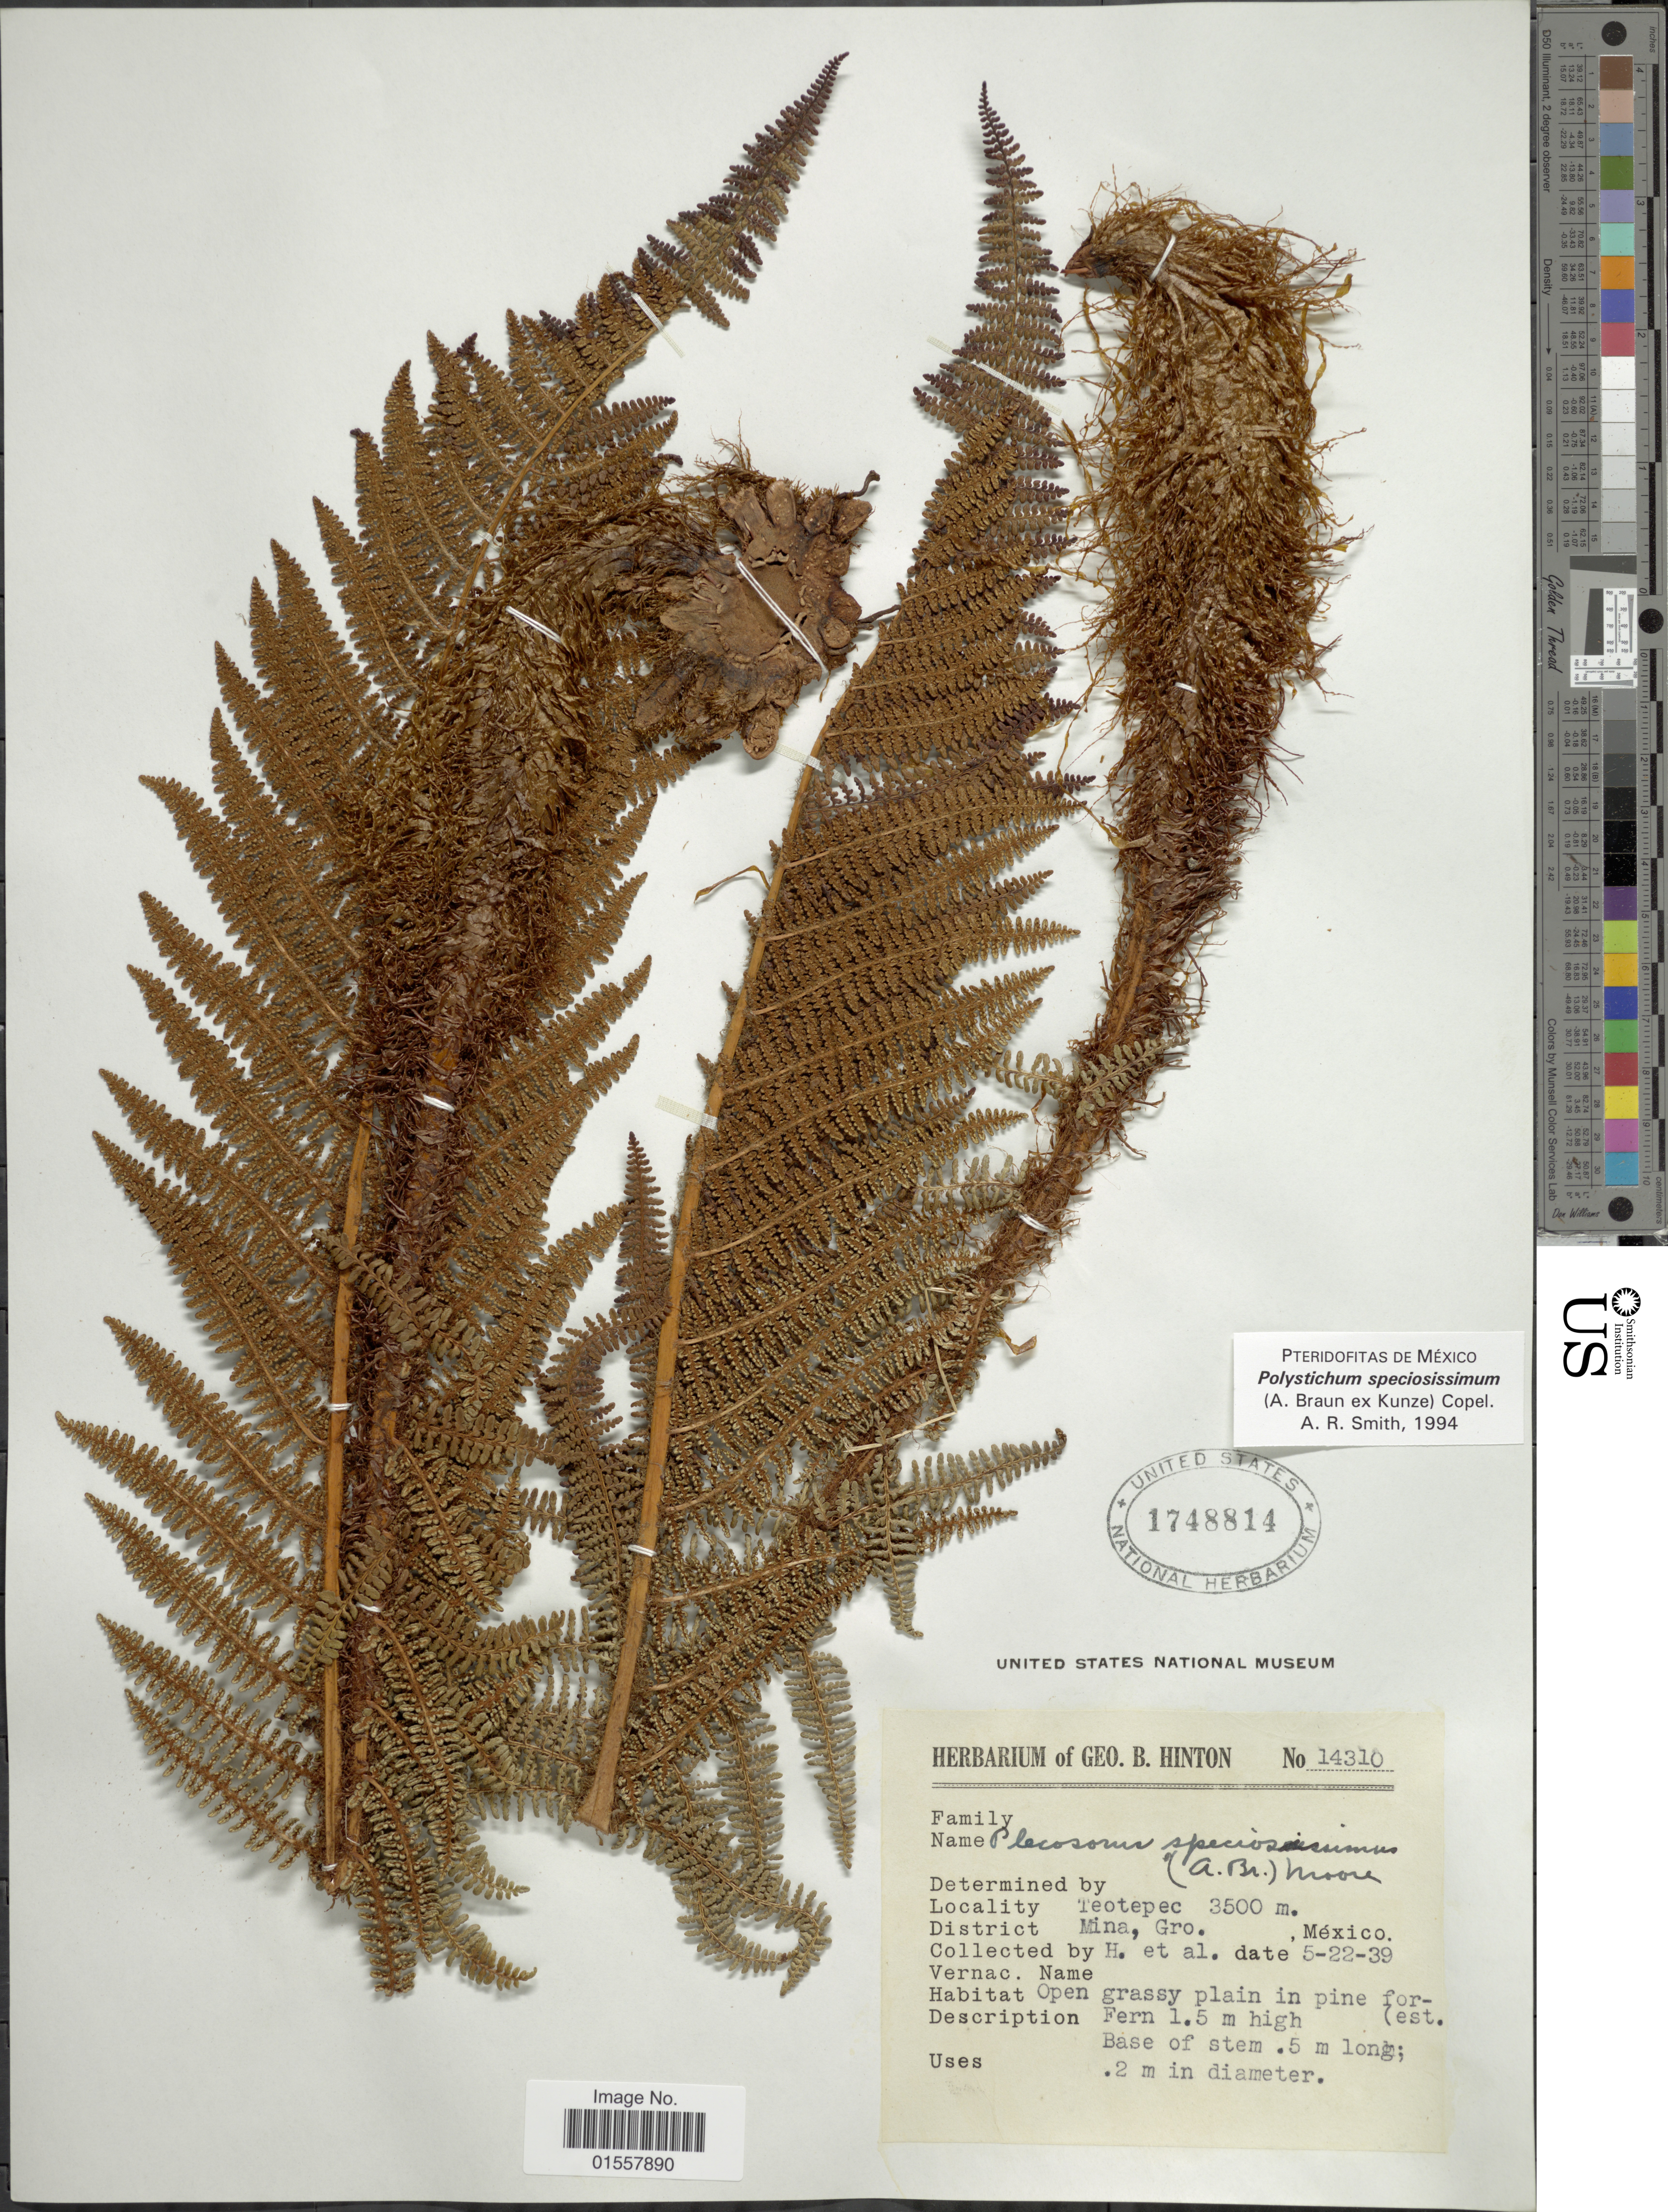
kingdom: Plantae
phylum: Tracheophyta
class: Polypodiopsida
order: Polypodiales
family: Dryopteridaceae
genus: Polystichum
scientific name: Polystichum speciosissimum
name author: (A. Braun ex Kunze) Copel.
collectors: G. B. Hinton & et al.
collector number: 14310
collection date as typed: Transcribed d/m/y: 22/5/39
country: Mexico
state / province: Guerrero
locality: Teotepec, District Mina, Gro.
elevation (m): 3500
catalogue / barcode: US 1748814